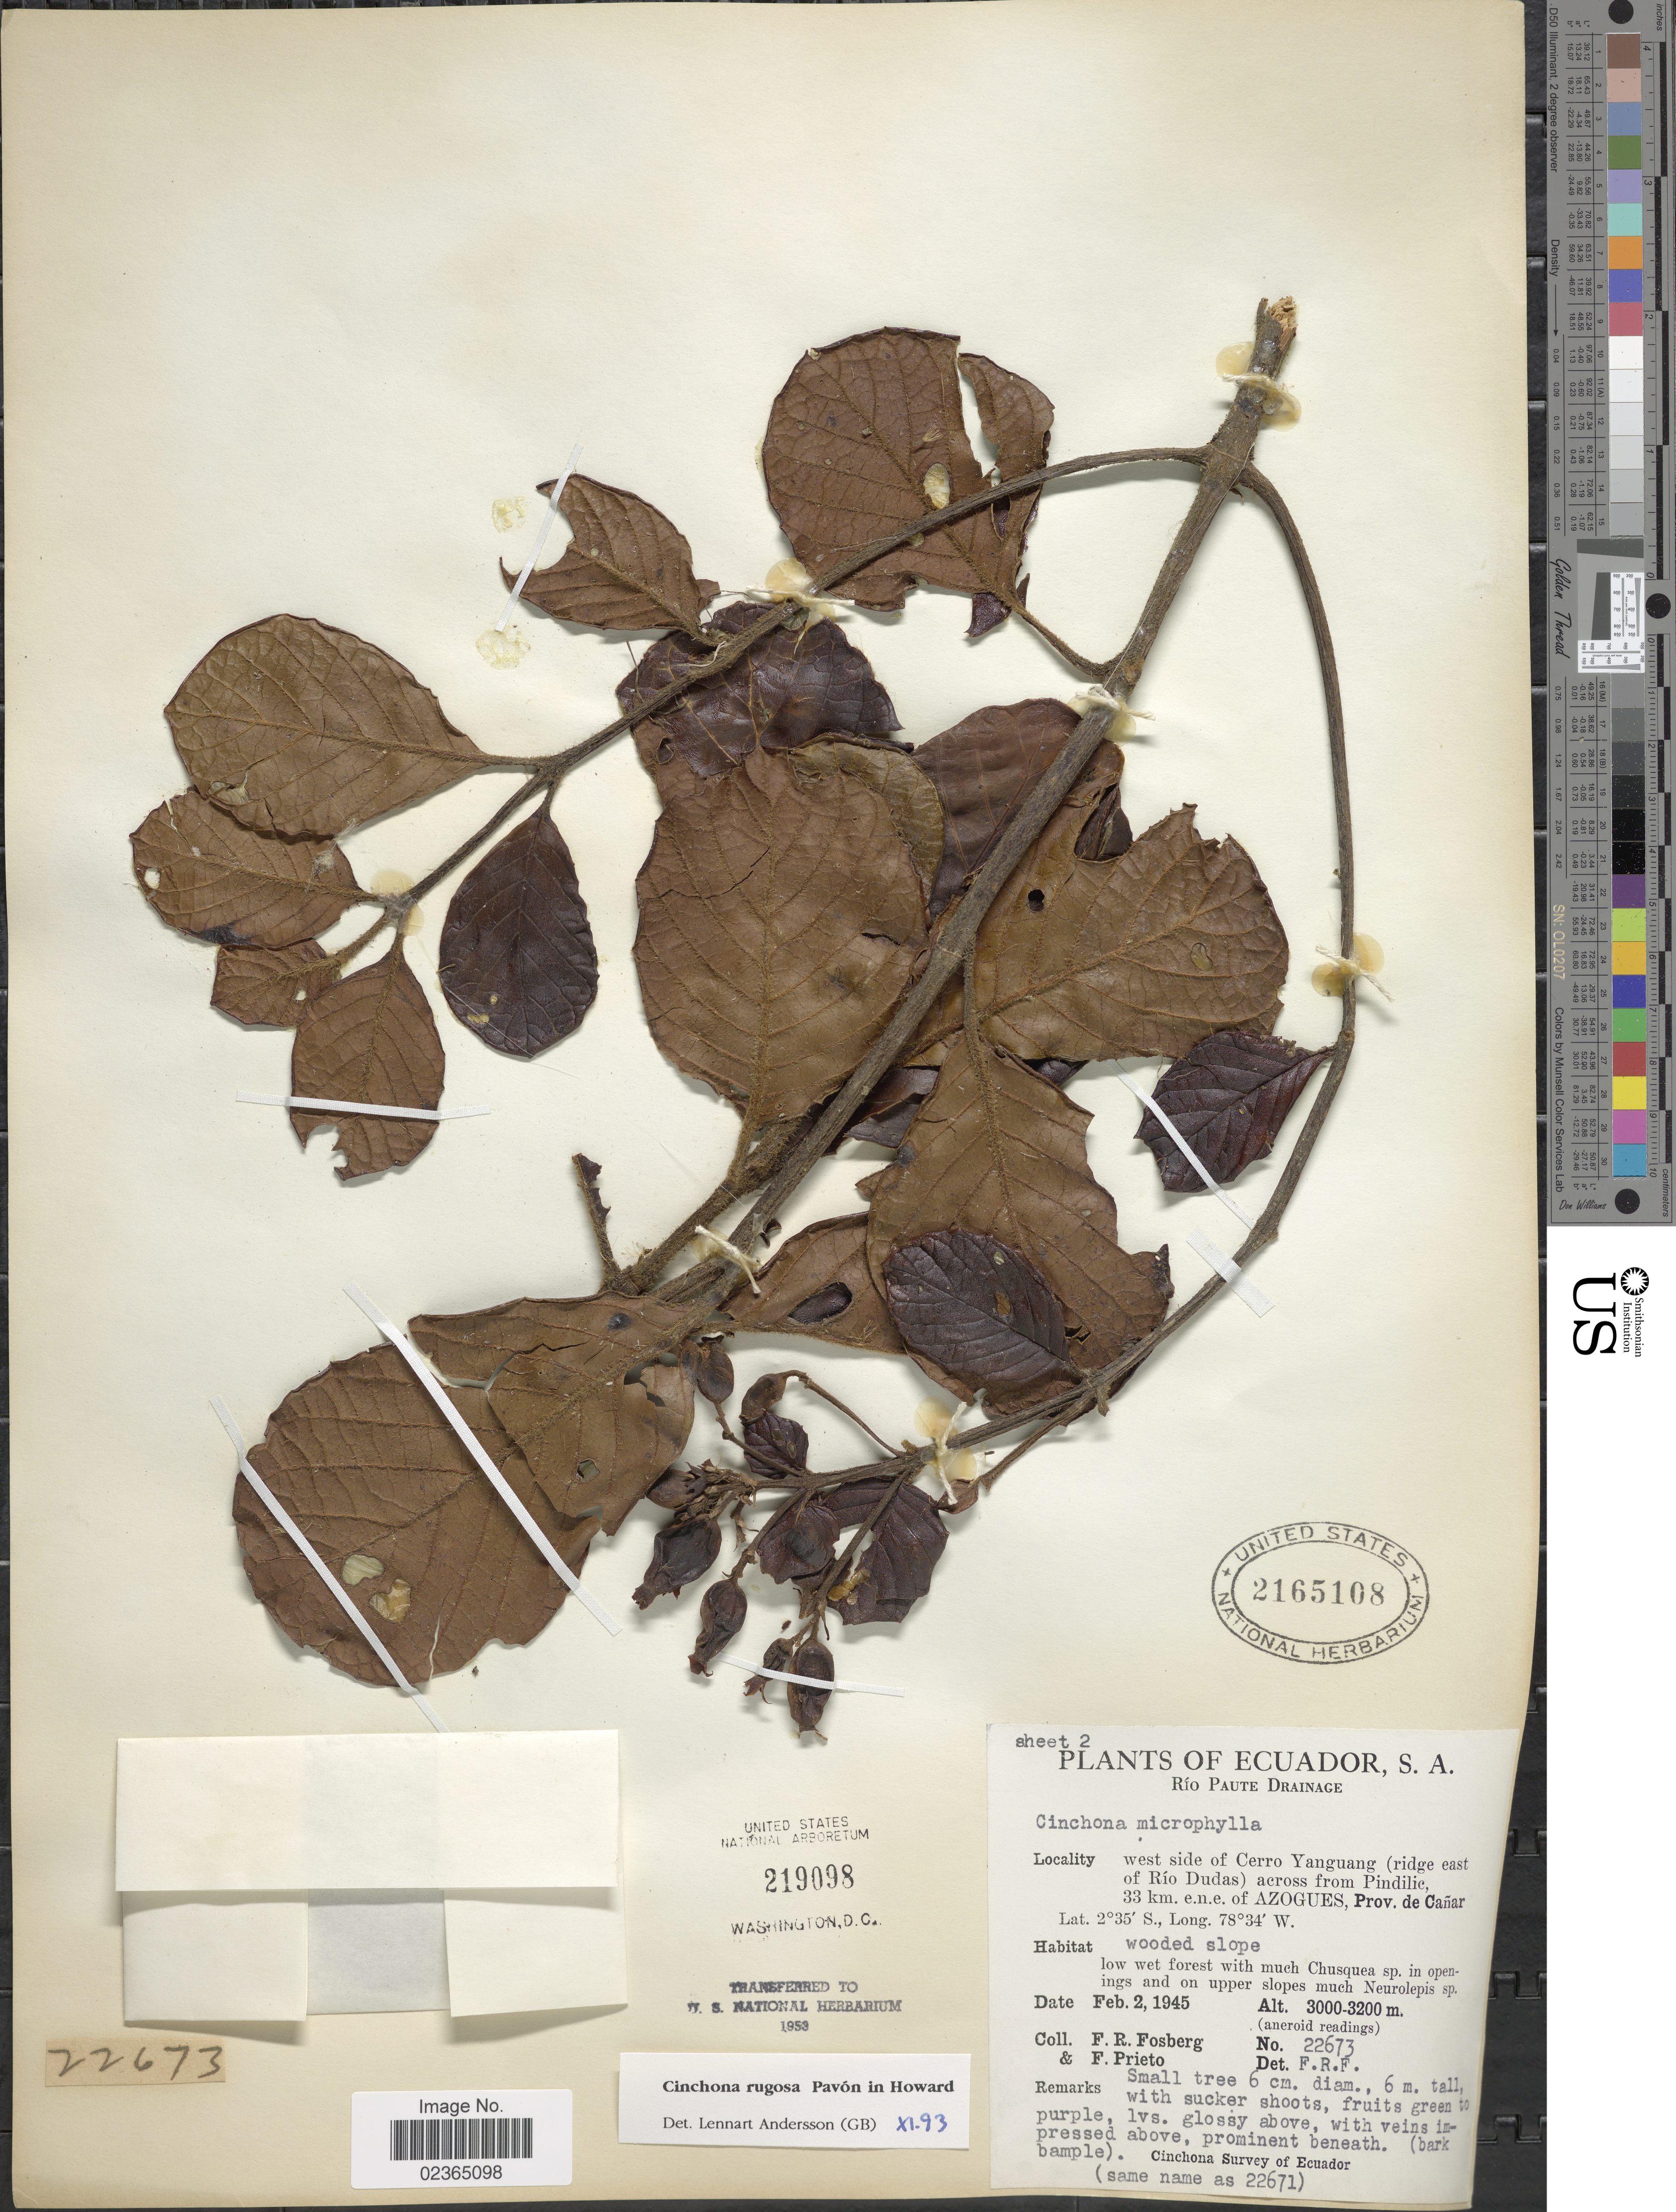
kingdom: Plantae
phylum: Tracheophyta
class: Magnoliopsida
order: Gentianales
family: Rubiaceae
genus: Cinchona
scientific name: Cinchona rugosa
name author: Pav.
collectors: F. R. Fosberg & F. Prieto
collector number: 22673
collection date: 1945-02-02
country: Ecuador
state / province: Cañar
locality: Río Paute Drainage. west side of Cerro Yanguang (ridge east of Río Dudas) across from Pindilic, 33 km. e.n.e. of Azogues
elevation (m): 3000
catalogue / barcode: US 2165108